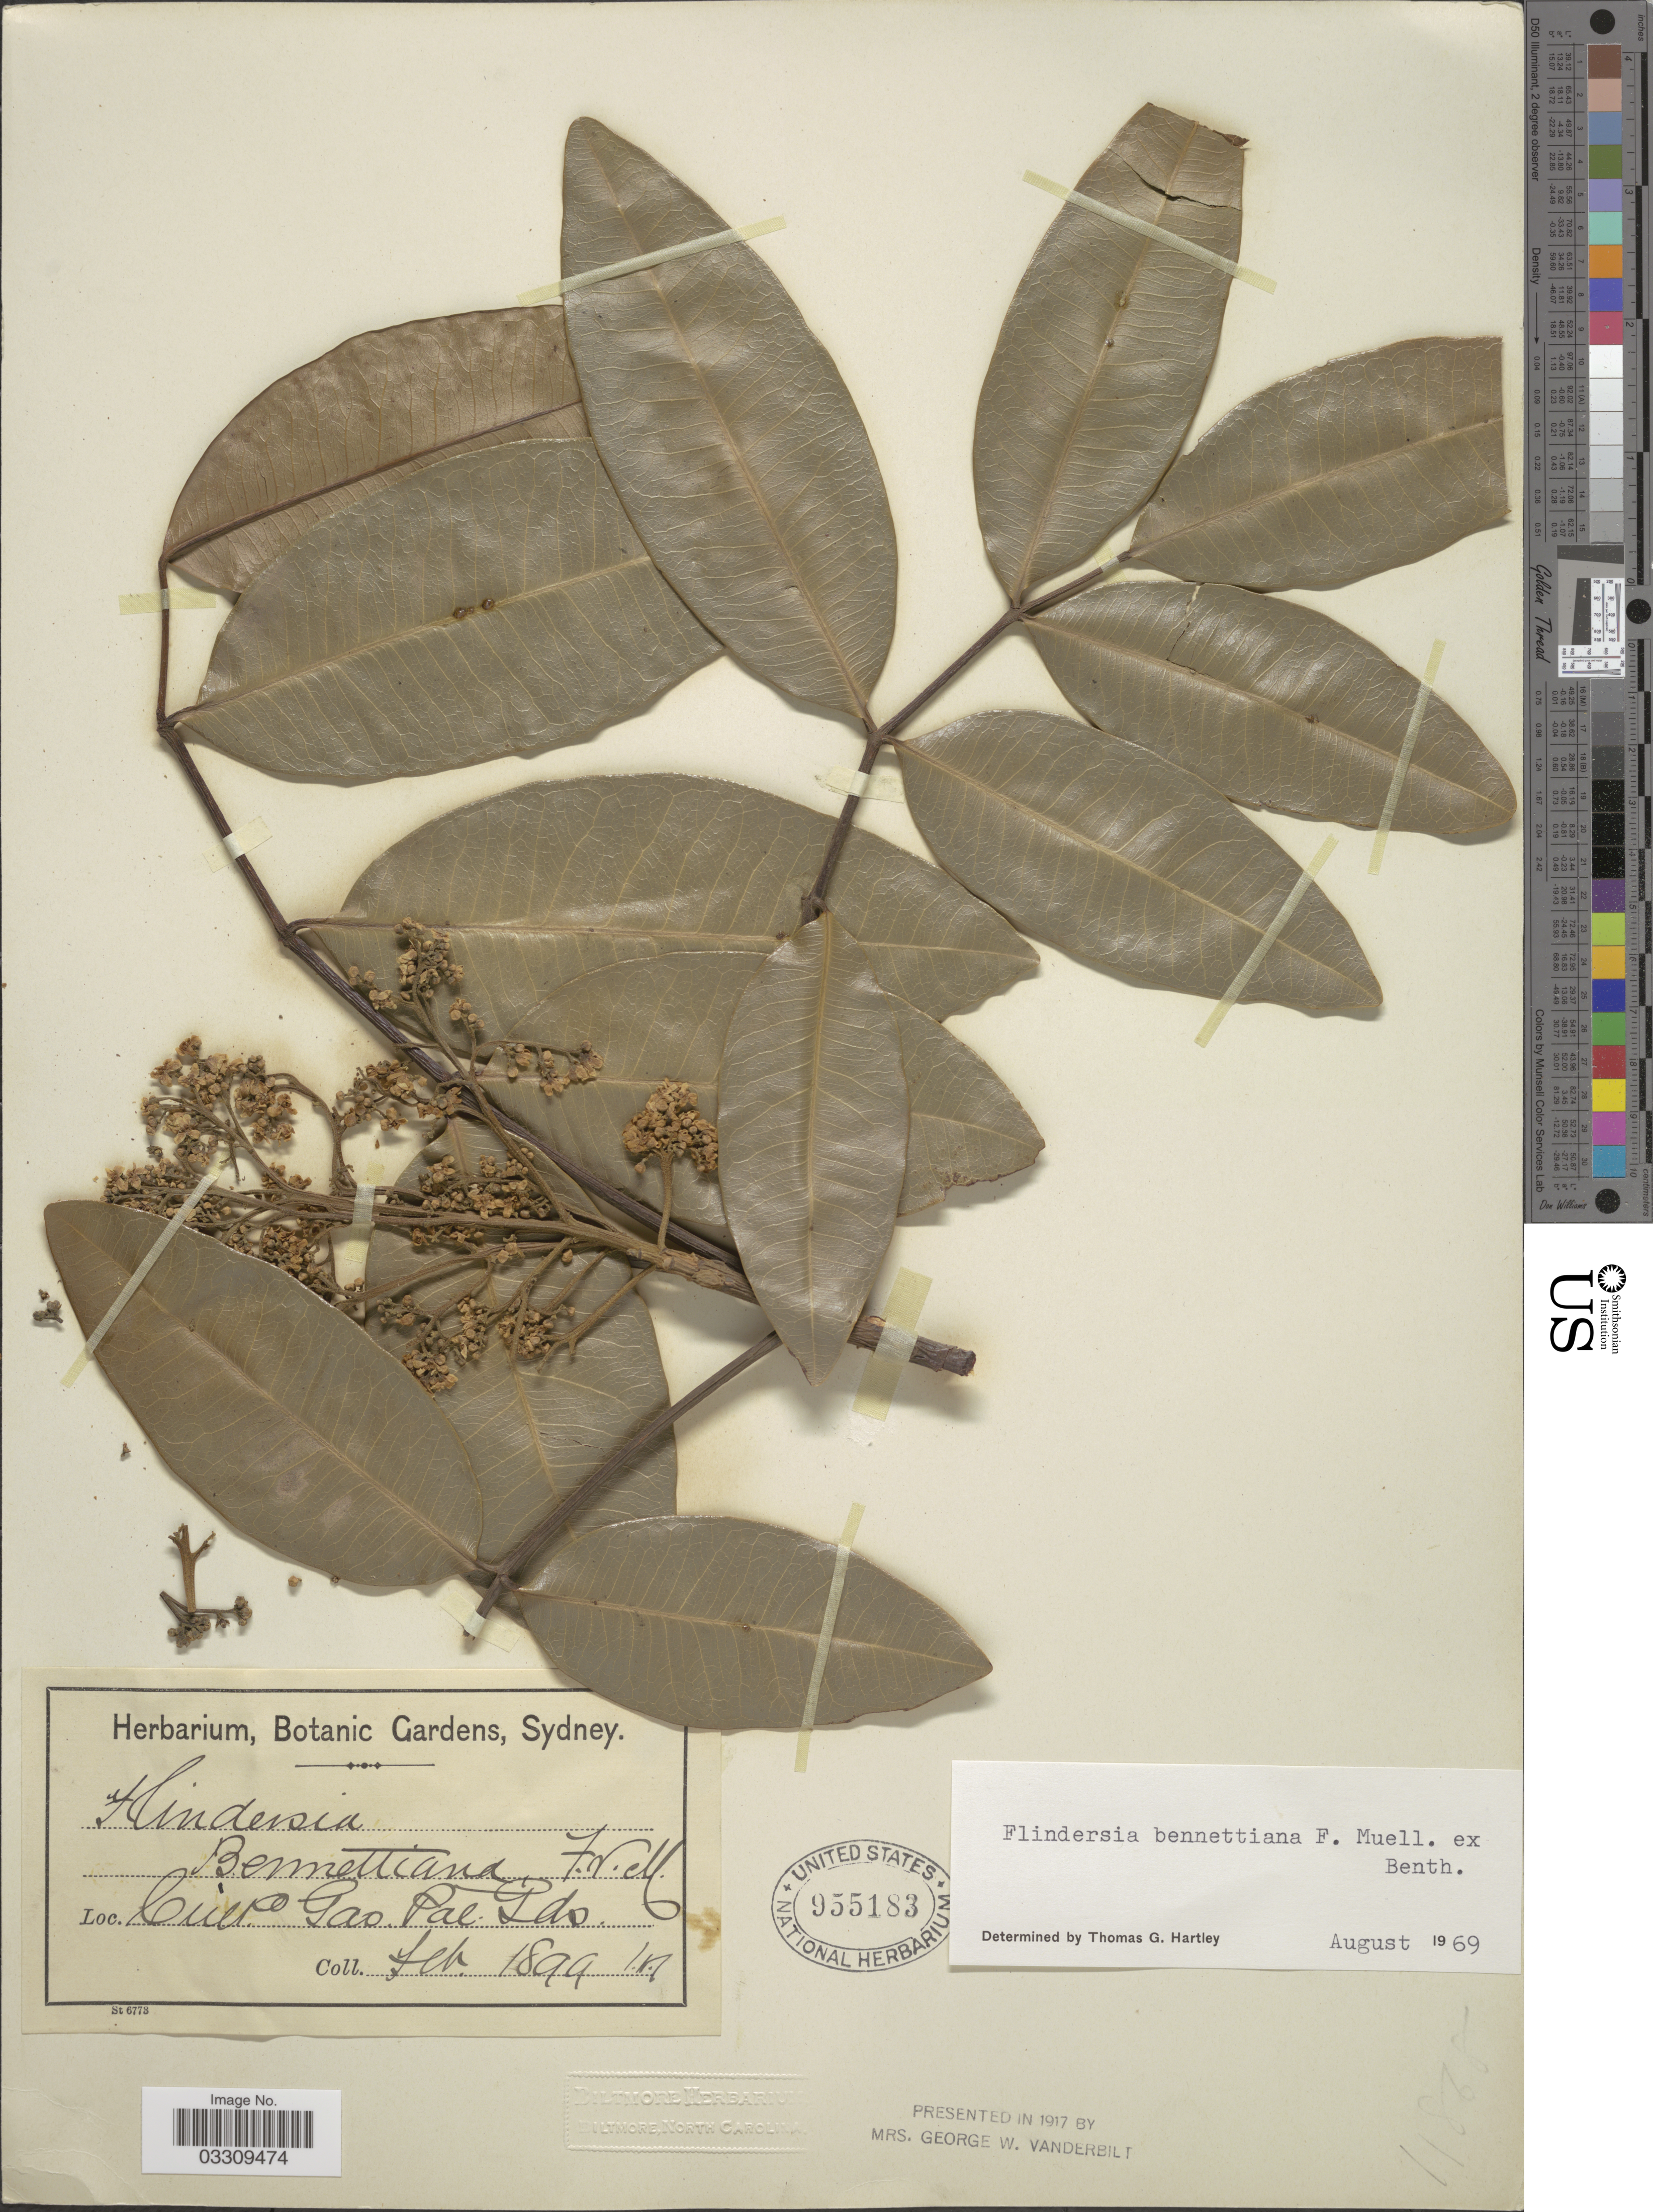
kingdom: Plantae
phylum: Tracheophyta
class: Magnoliopsida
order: Sapindales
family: Rutaceae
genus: Flindersia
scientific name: Flindersia bennettiana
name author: F. Muell. ex Benth.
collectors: ex herb. Botanic Gardens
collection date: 1899-02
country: Australia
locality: Ciep Gao Pae Pdo. [interpreted]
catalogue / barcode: US 955183